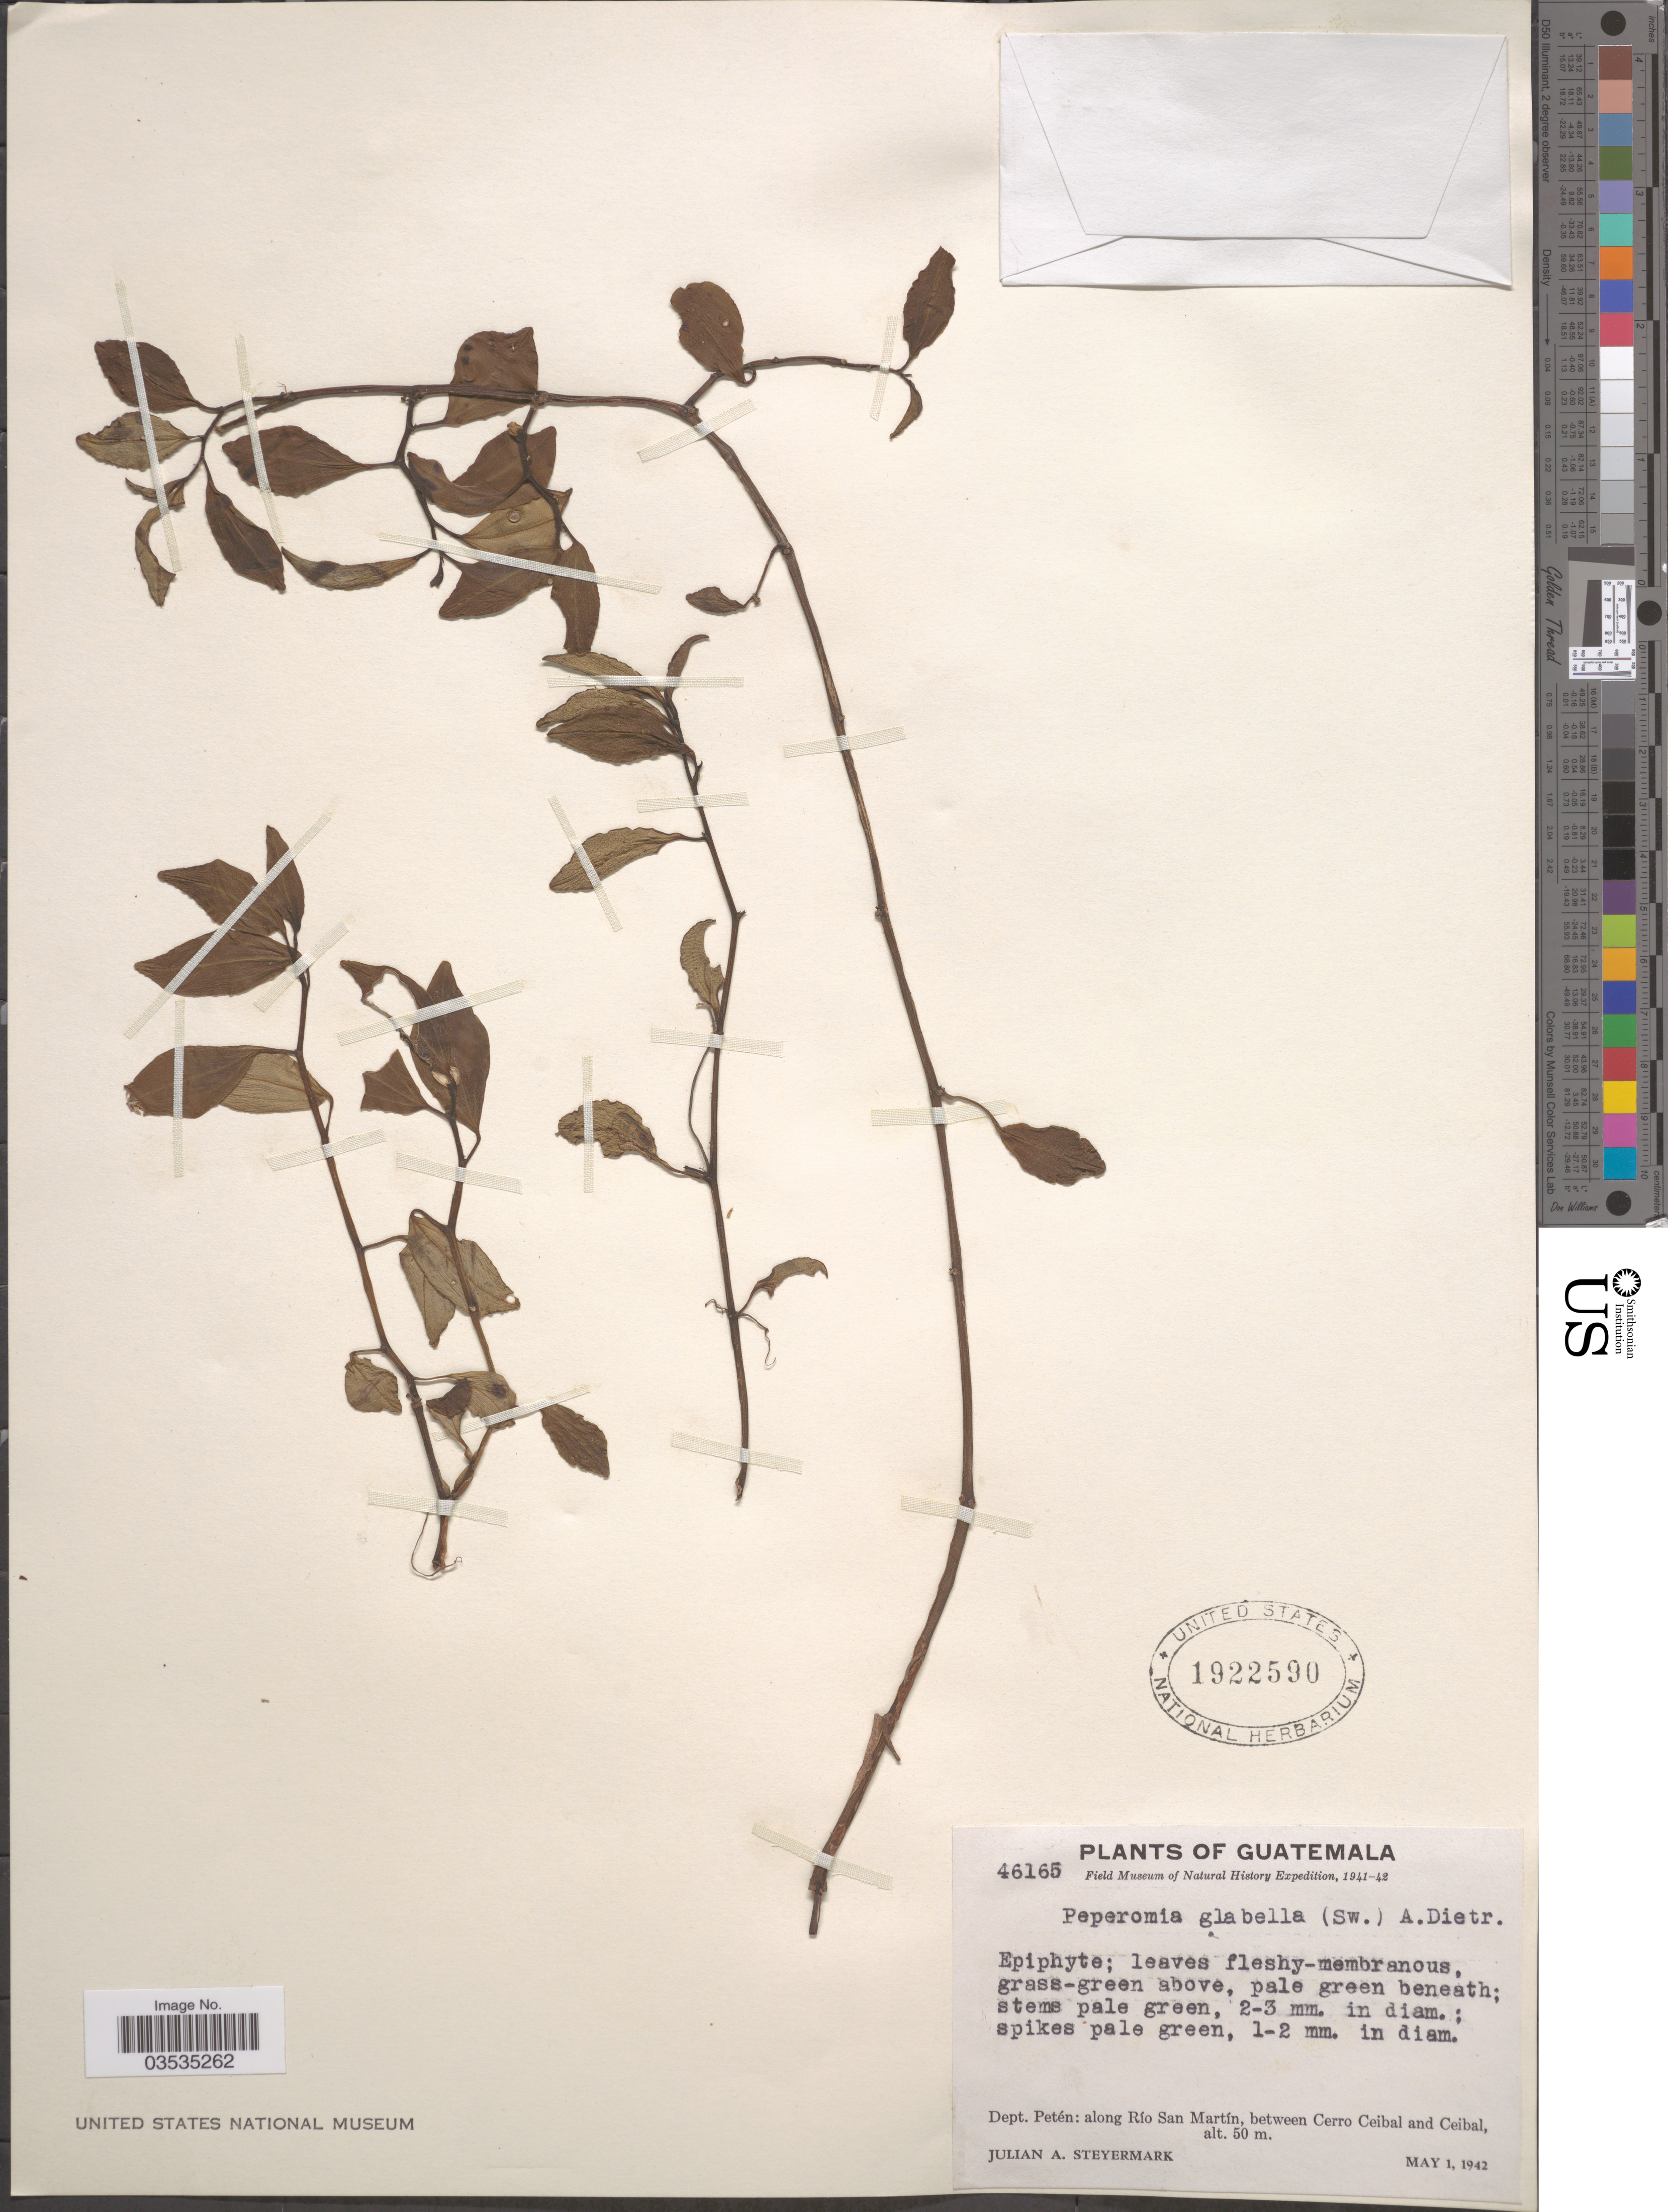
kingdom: Plantae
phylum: Tracheophyta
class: Magnoliopsida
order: Piperales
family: Piperaceae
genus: Peperomia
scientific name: Peperomia glabella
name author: (Sw.) A. Dietr.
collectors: J. Steyermark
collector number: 46165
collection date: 1942-05-01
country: Guatemala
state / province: El Peten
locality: Dept. Petén: along Río San Martín, between Cerro Ceibal and Ceibal.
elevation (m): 50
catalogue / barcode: US 1922590